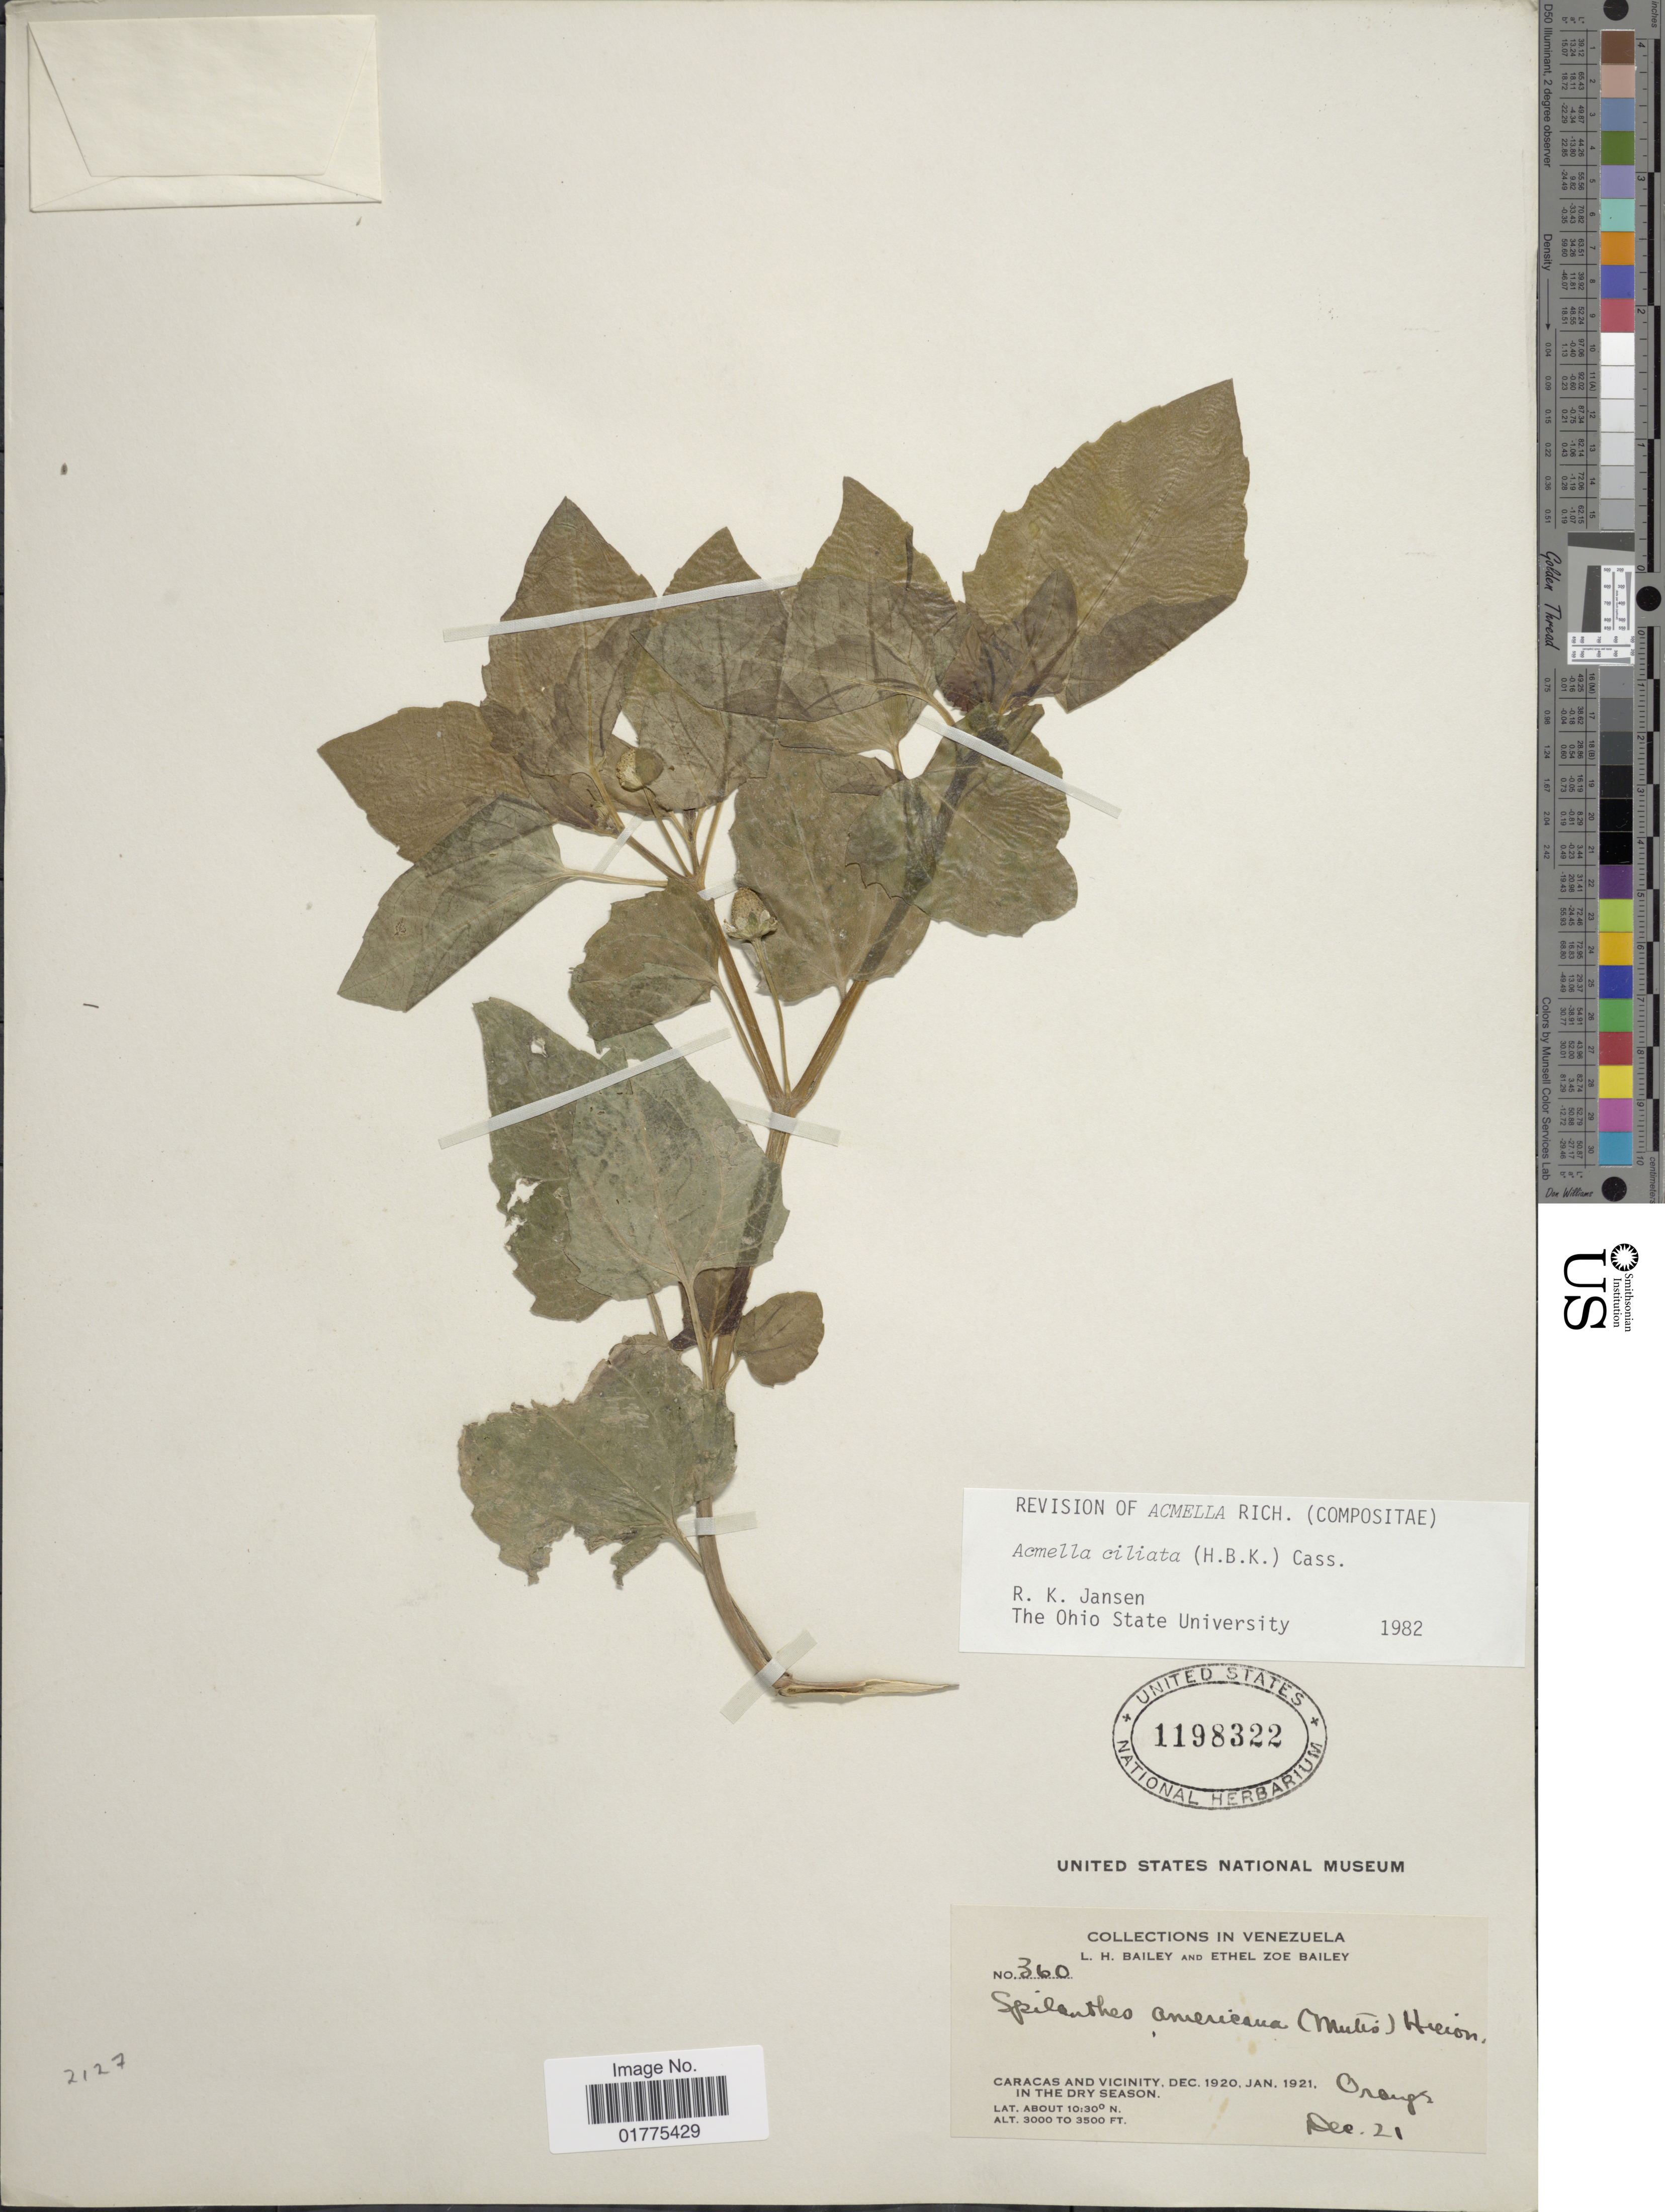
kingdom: Plantae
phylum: Tracheophyta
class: Magnoliopsida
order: Asterales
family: Asteraceae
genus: Acmella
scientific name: Acmella ciliata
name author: (Kunth) Cass.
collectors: L. H. Bailey & E. Z. Bailey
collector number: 360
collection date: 1921-12-21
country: Venezuela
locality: Caracas and vicinity, Oroyos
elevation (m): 914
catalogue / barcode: US 1198322